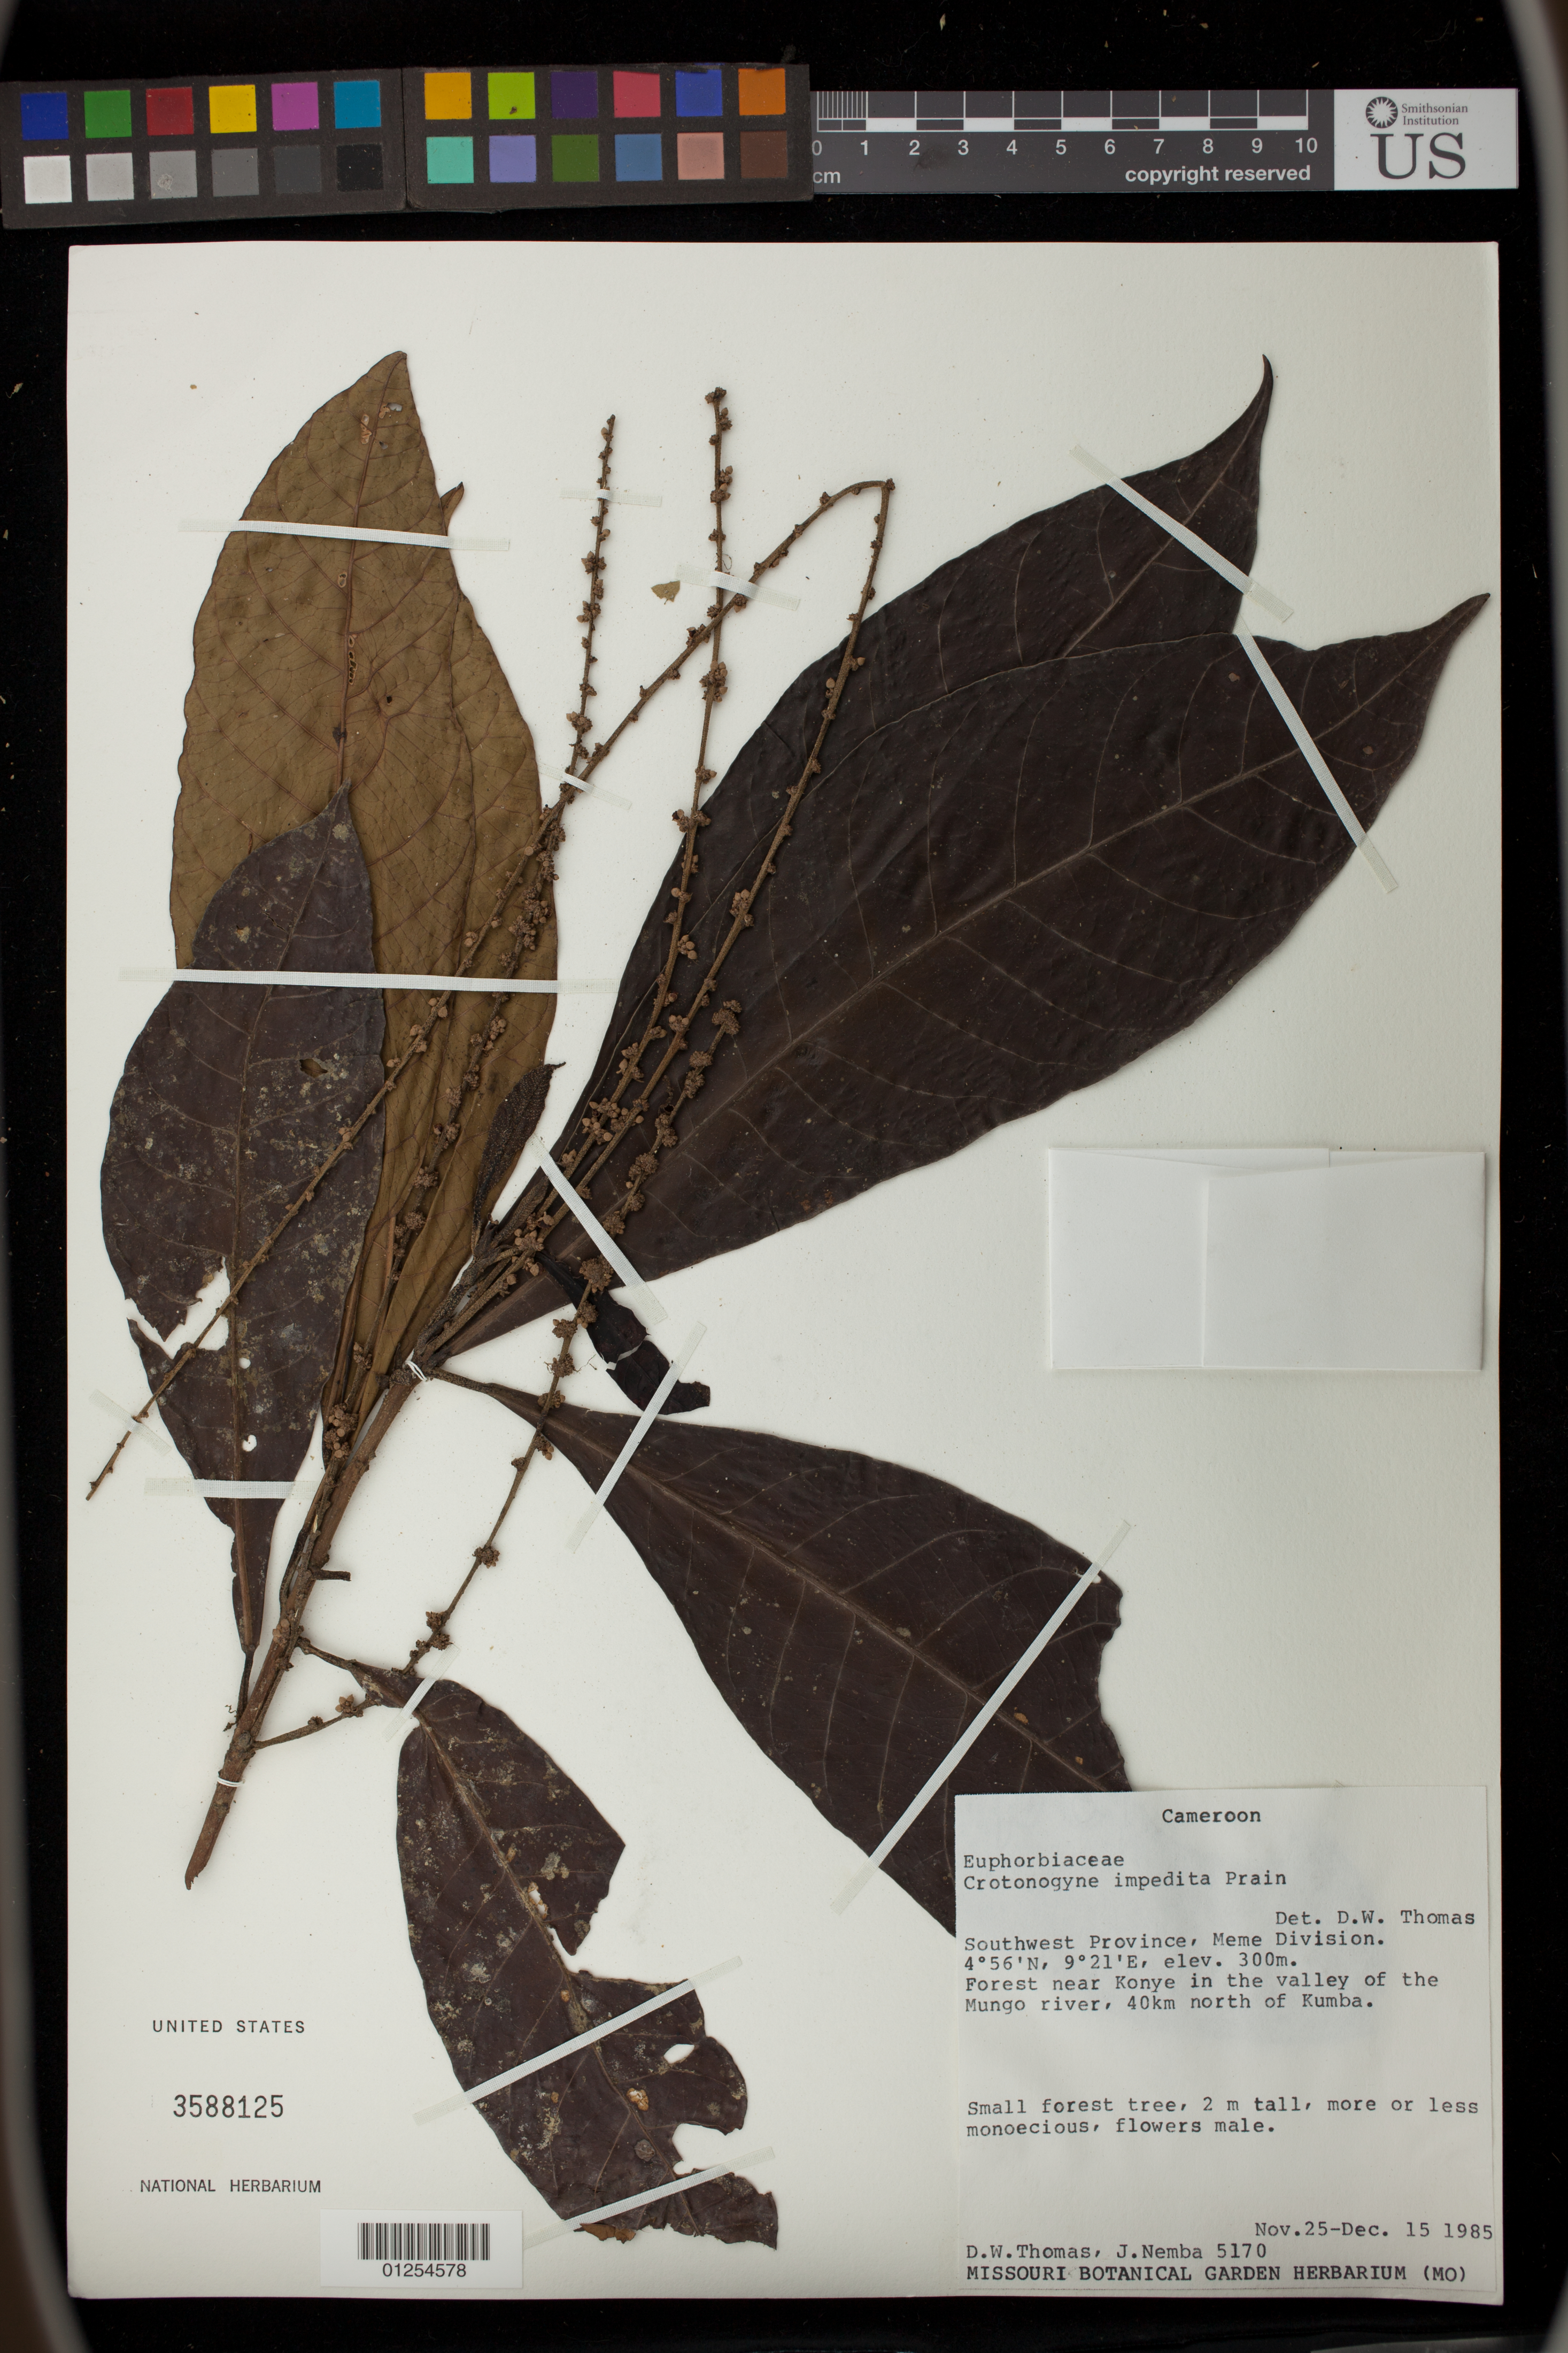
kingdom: Plantae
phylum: Tracheophyta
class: Magnoliopsida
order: Malpighiales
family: Euphorbiaceae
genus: Crotonogyne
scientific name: Crotonogyne impedita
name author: Prain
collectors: D. W. Thomas & J. Nemba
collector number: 5170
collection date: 1985-11-25/1985-12-15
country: Cameroon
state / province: Sud-Ouest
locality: Meme Division. Forest near Konye in the valley of the Mungo river, 40 km north of Kumba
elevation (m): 300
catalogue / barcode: US 3588125